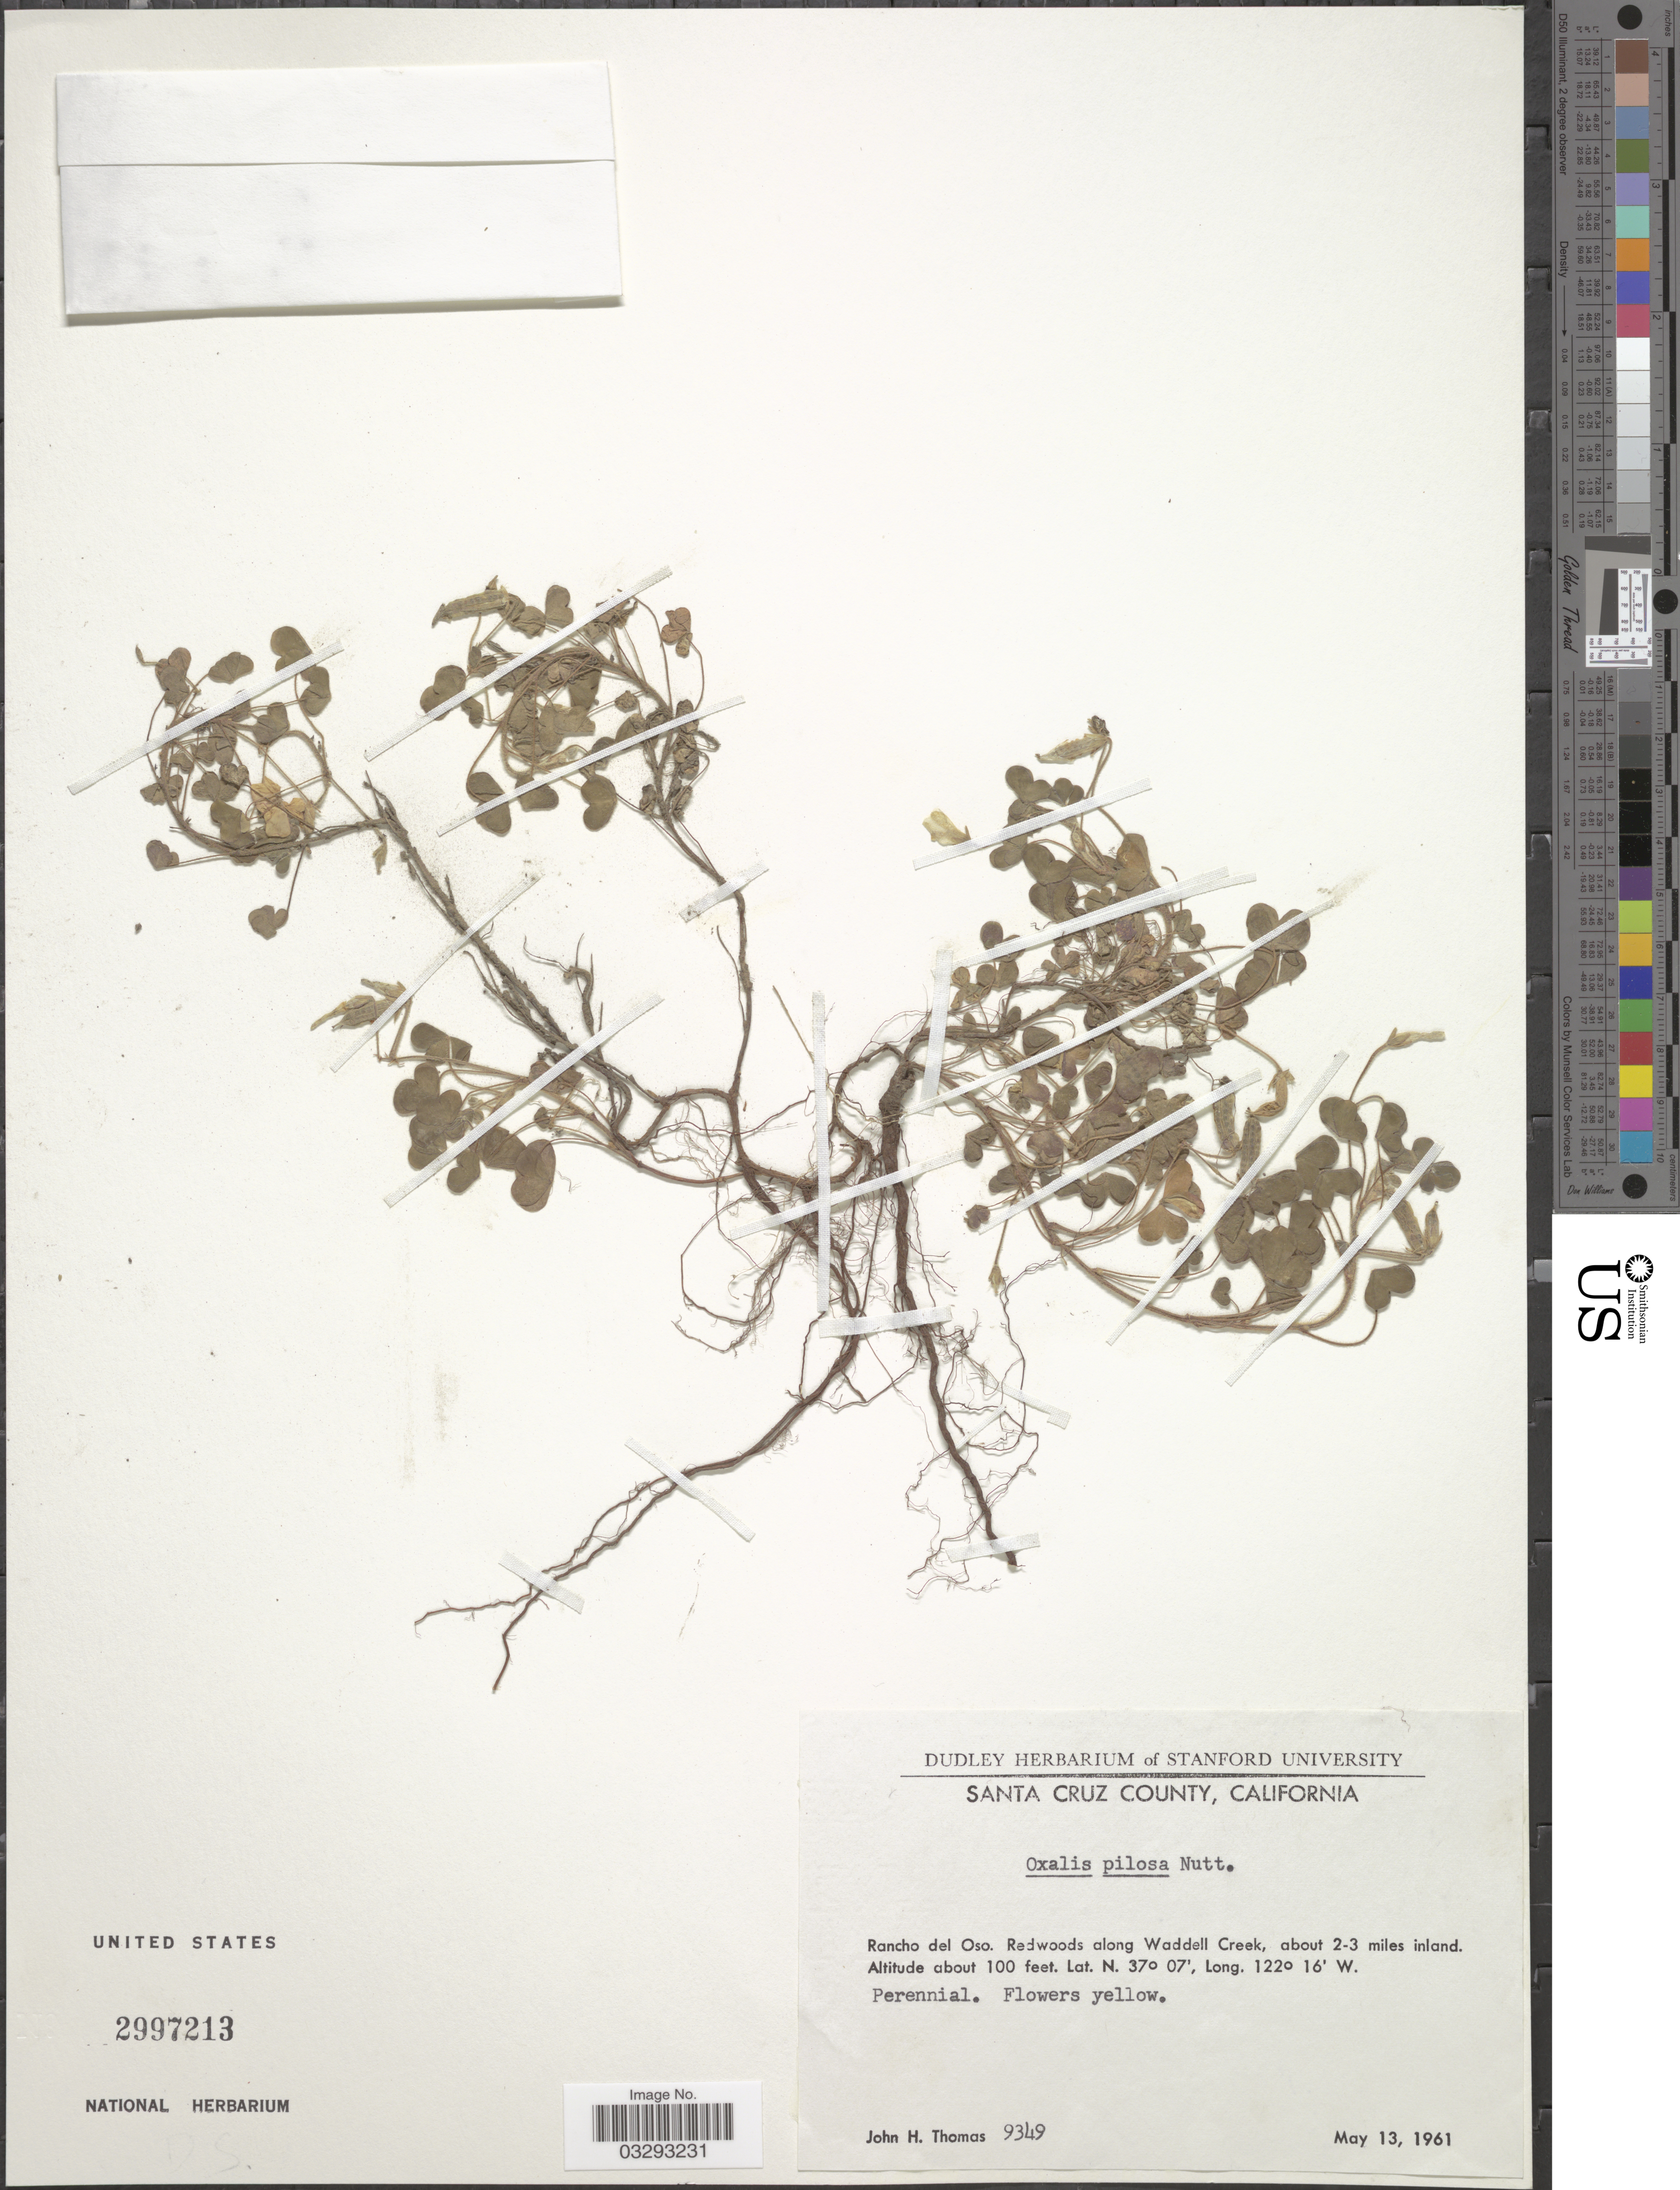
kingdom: Plantae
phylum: Tracheophyta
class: Magnoliopsida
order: Oxalidales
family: Oxalidaceae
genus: Oxalis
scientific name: Oxalis corniculata subsp. pilosa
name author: (Nutt.) Lourteig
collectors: J. H. Thomas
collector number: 9349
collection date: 1961-05-13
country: United States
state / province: California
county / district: Santa Cruz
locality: Santa Cruz County. Rancho del Oso. Redwoods along Waddell Creek, about 2-3 miles inland.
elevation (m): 30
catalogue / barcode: US 2997213